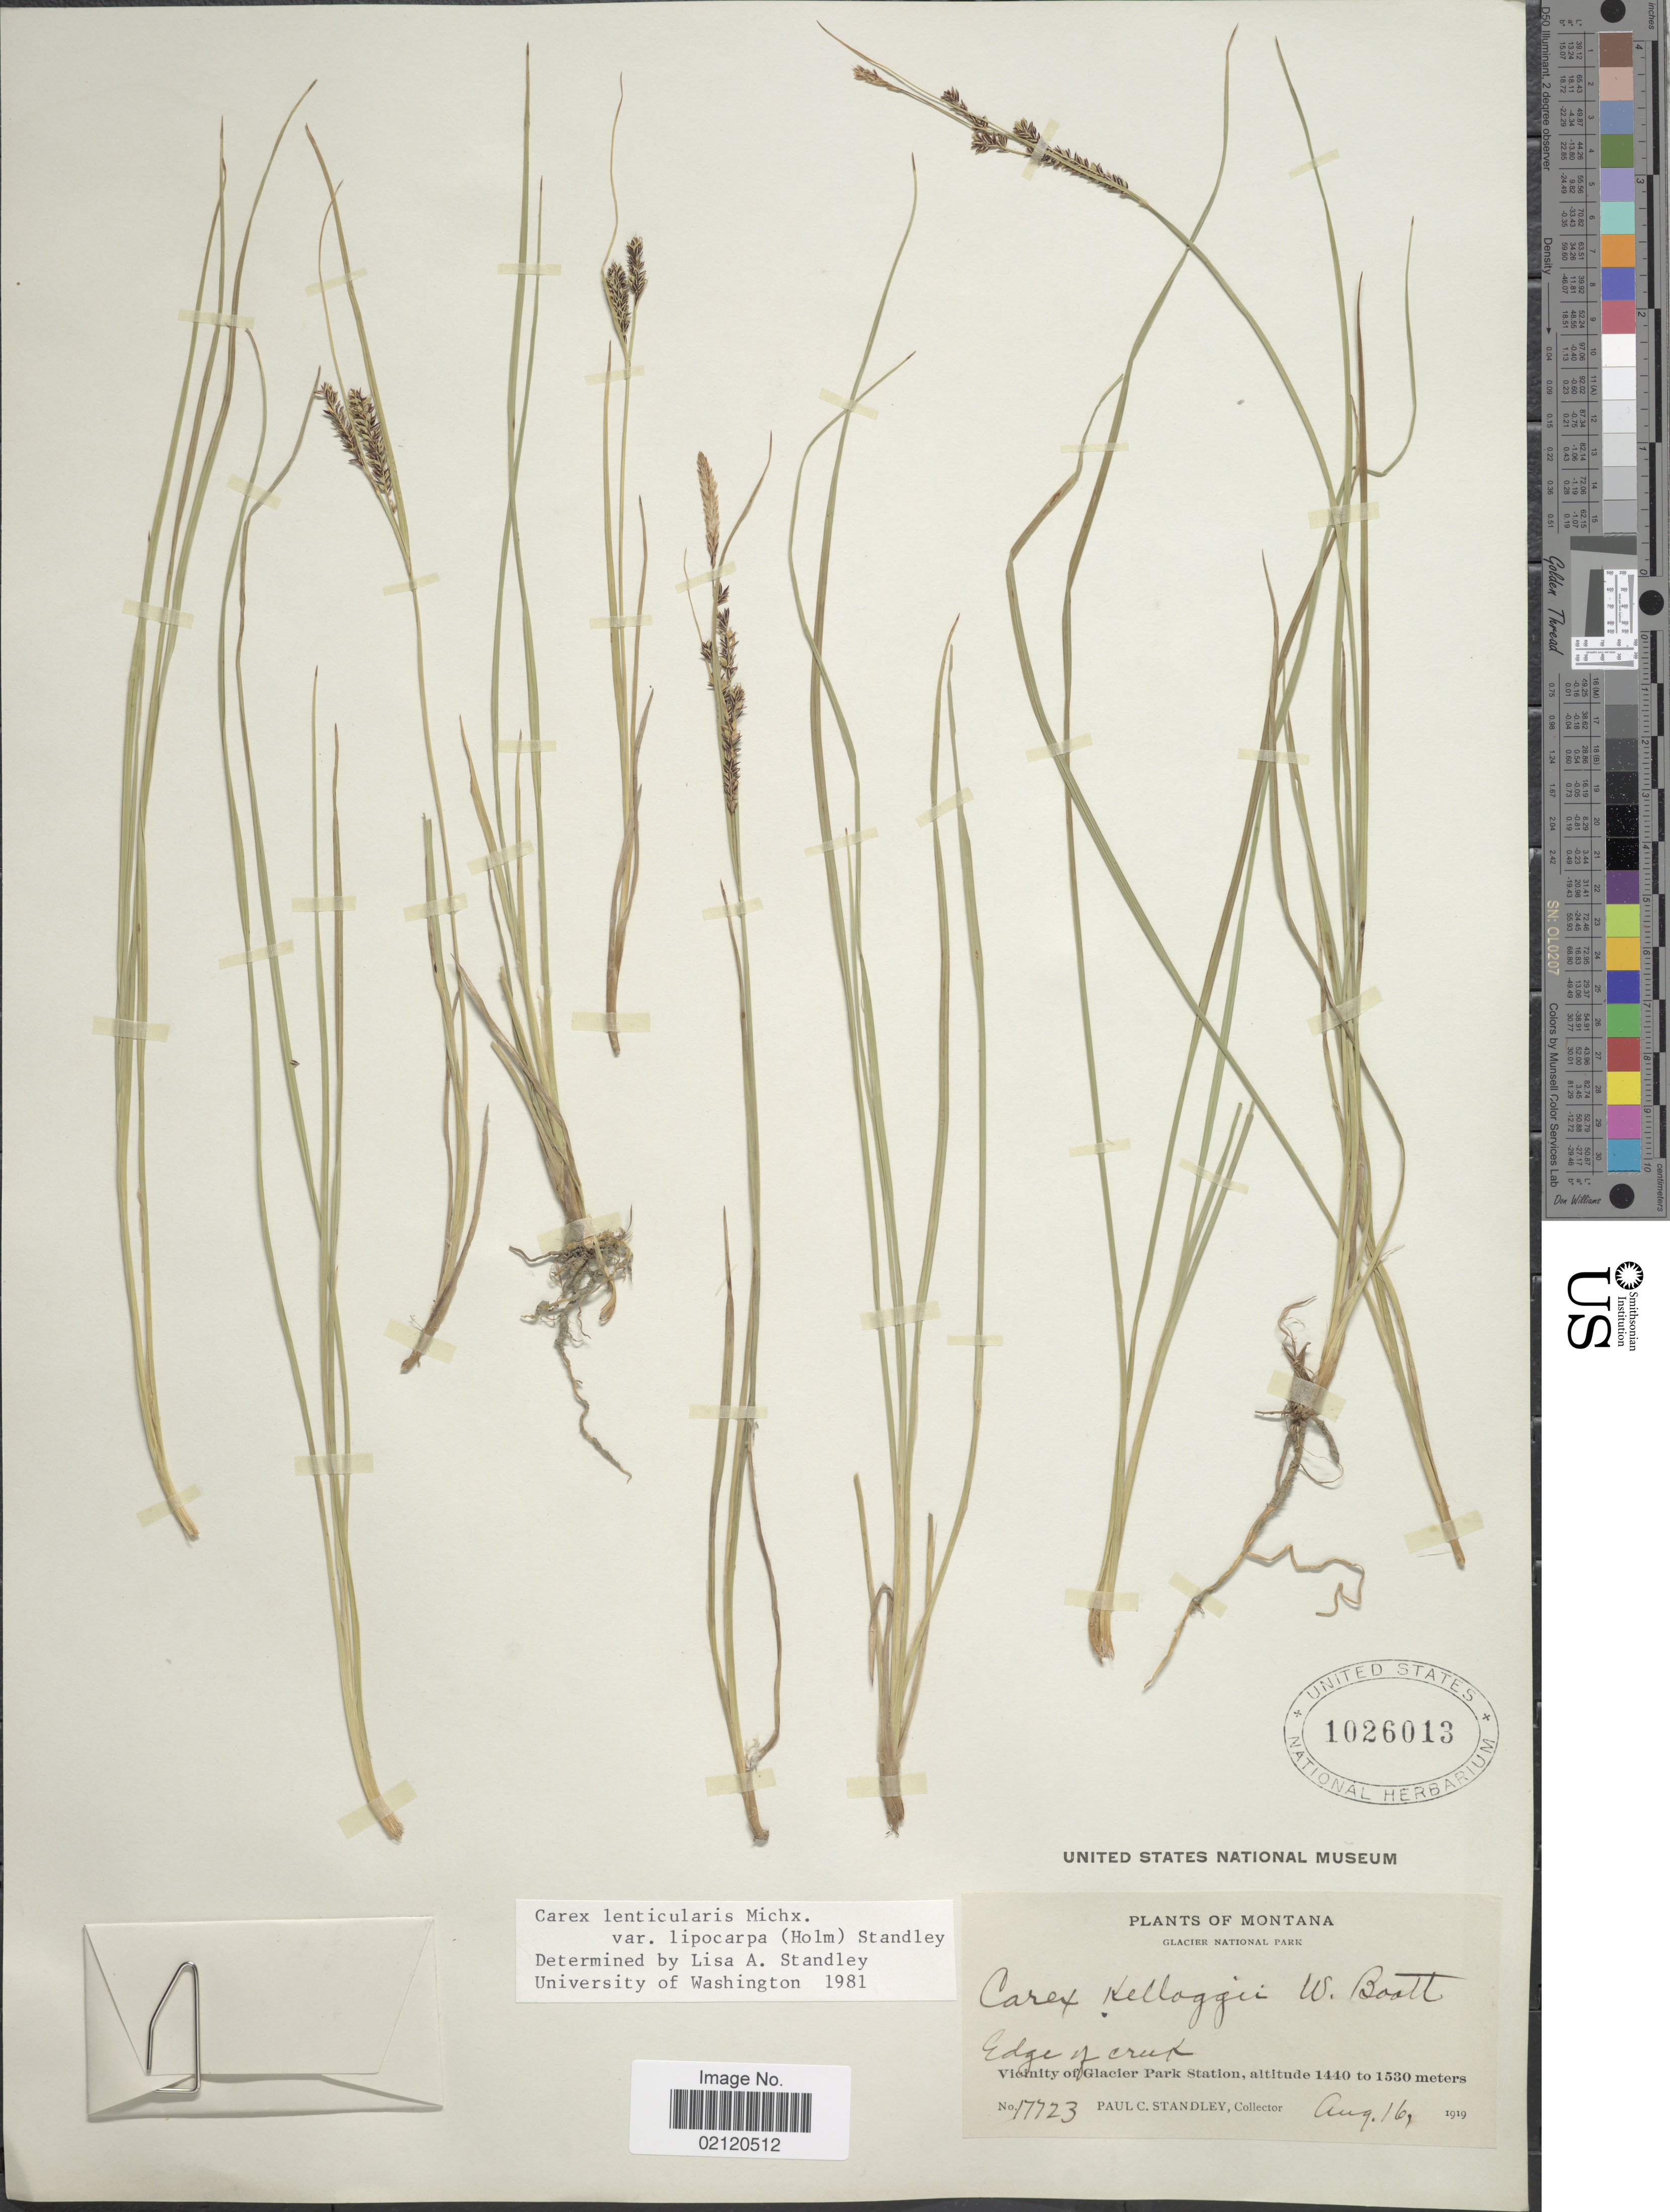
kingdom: Plantae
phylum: Tracheophyta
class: Liliopsida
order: Poales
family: Cyperaceae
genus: Carex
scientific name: Carex kelloggii var. kelloggii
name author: W. Boott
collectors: P. C. Standley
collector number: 17723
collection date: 1919-08-16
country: United States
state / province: Montana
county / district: Glacier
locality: Glacier National Park, Vicinity of Glacier Park Station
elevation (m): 1440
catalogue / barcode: US 1026013